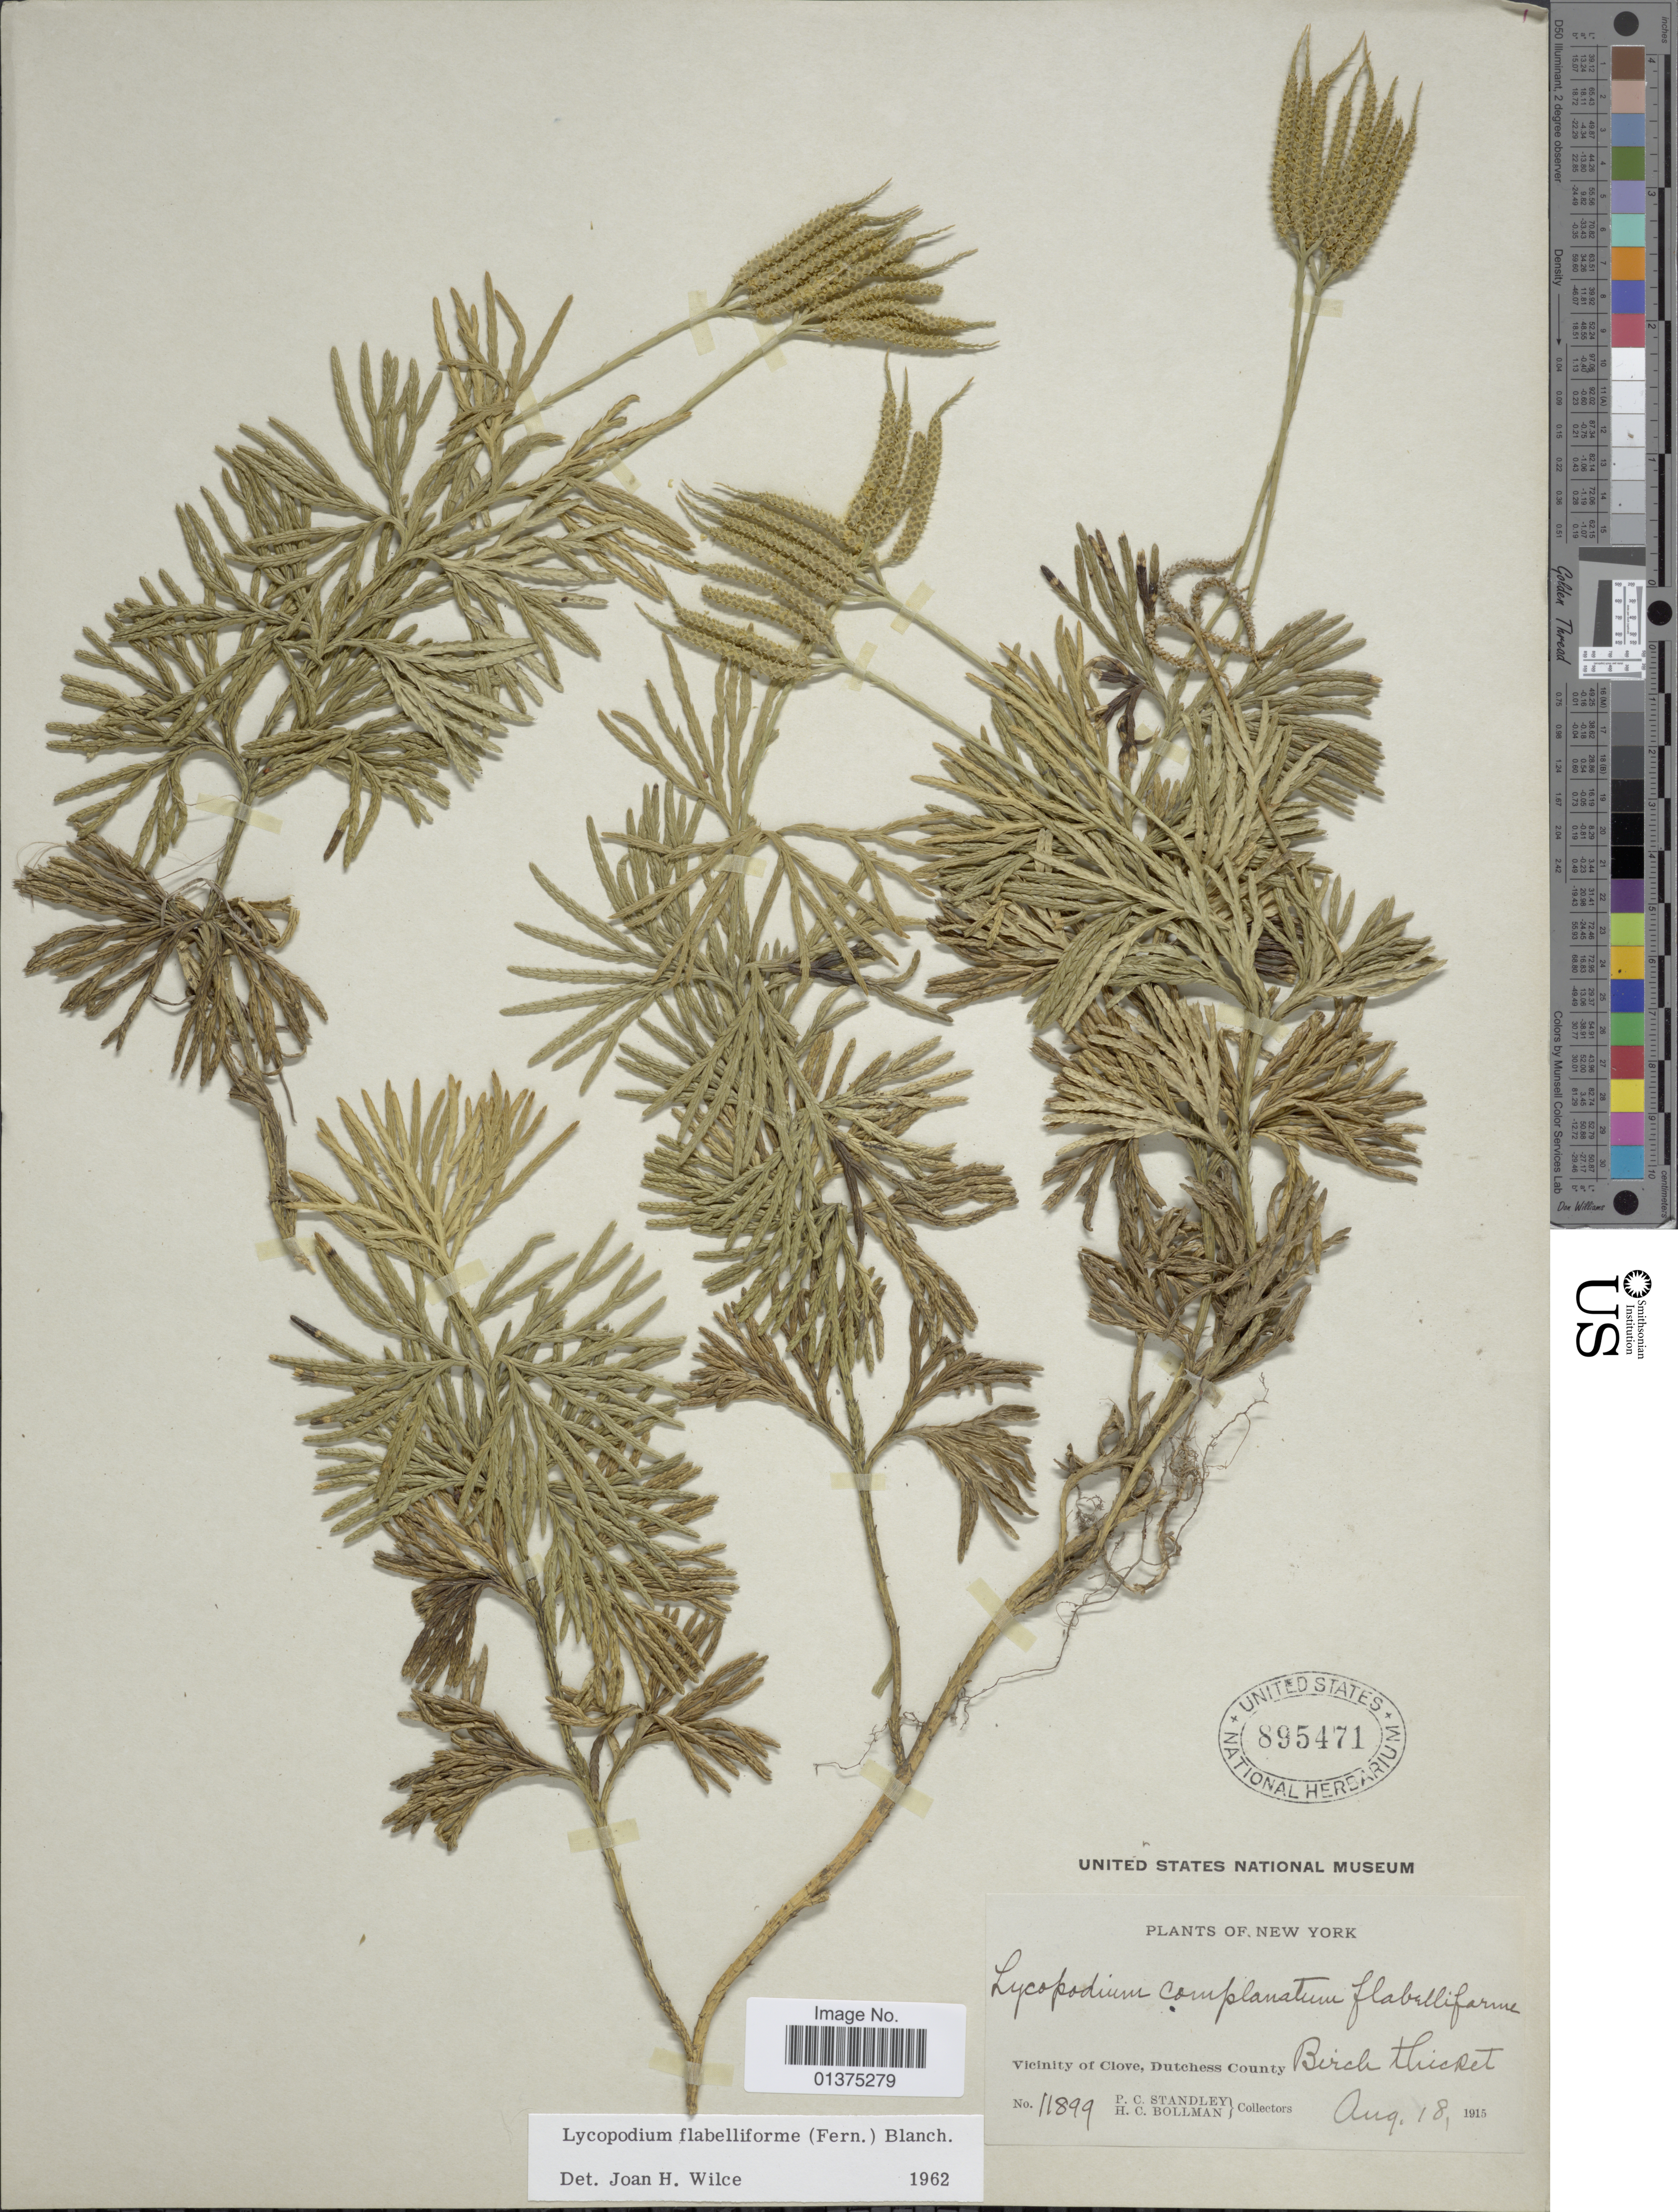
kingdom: Plantae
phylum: Tracheophyta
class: Lycopodiopsida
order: Lycopodiales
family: Lycopodiaceae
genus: Diphasiastrum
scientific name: Diphasiastrum digitatum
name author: (Dill. ex A. Braun) Holub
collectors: P. C. Standley & H. C. Bollman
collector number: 11899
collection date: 1915-08-18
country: United States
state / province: New York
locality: Vicinity of Clove, Dutchess County Birch thicket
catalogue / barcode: US 895471